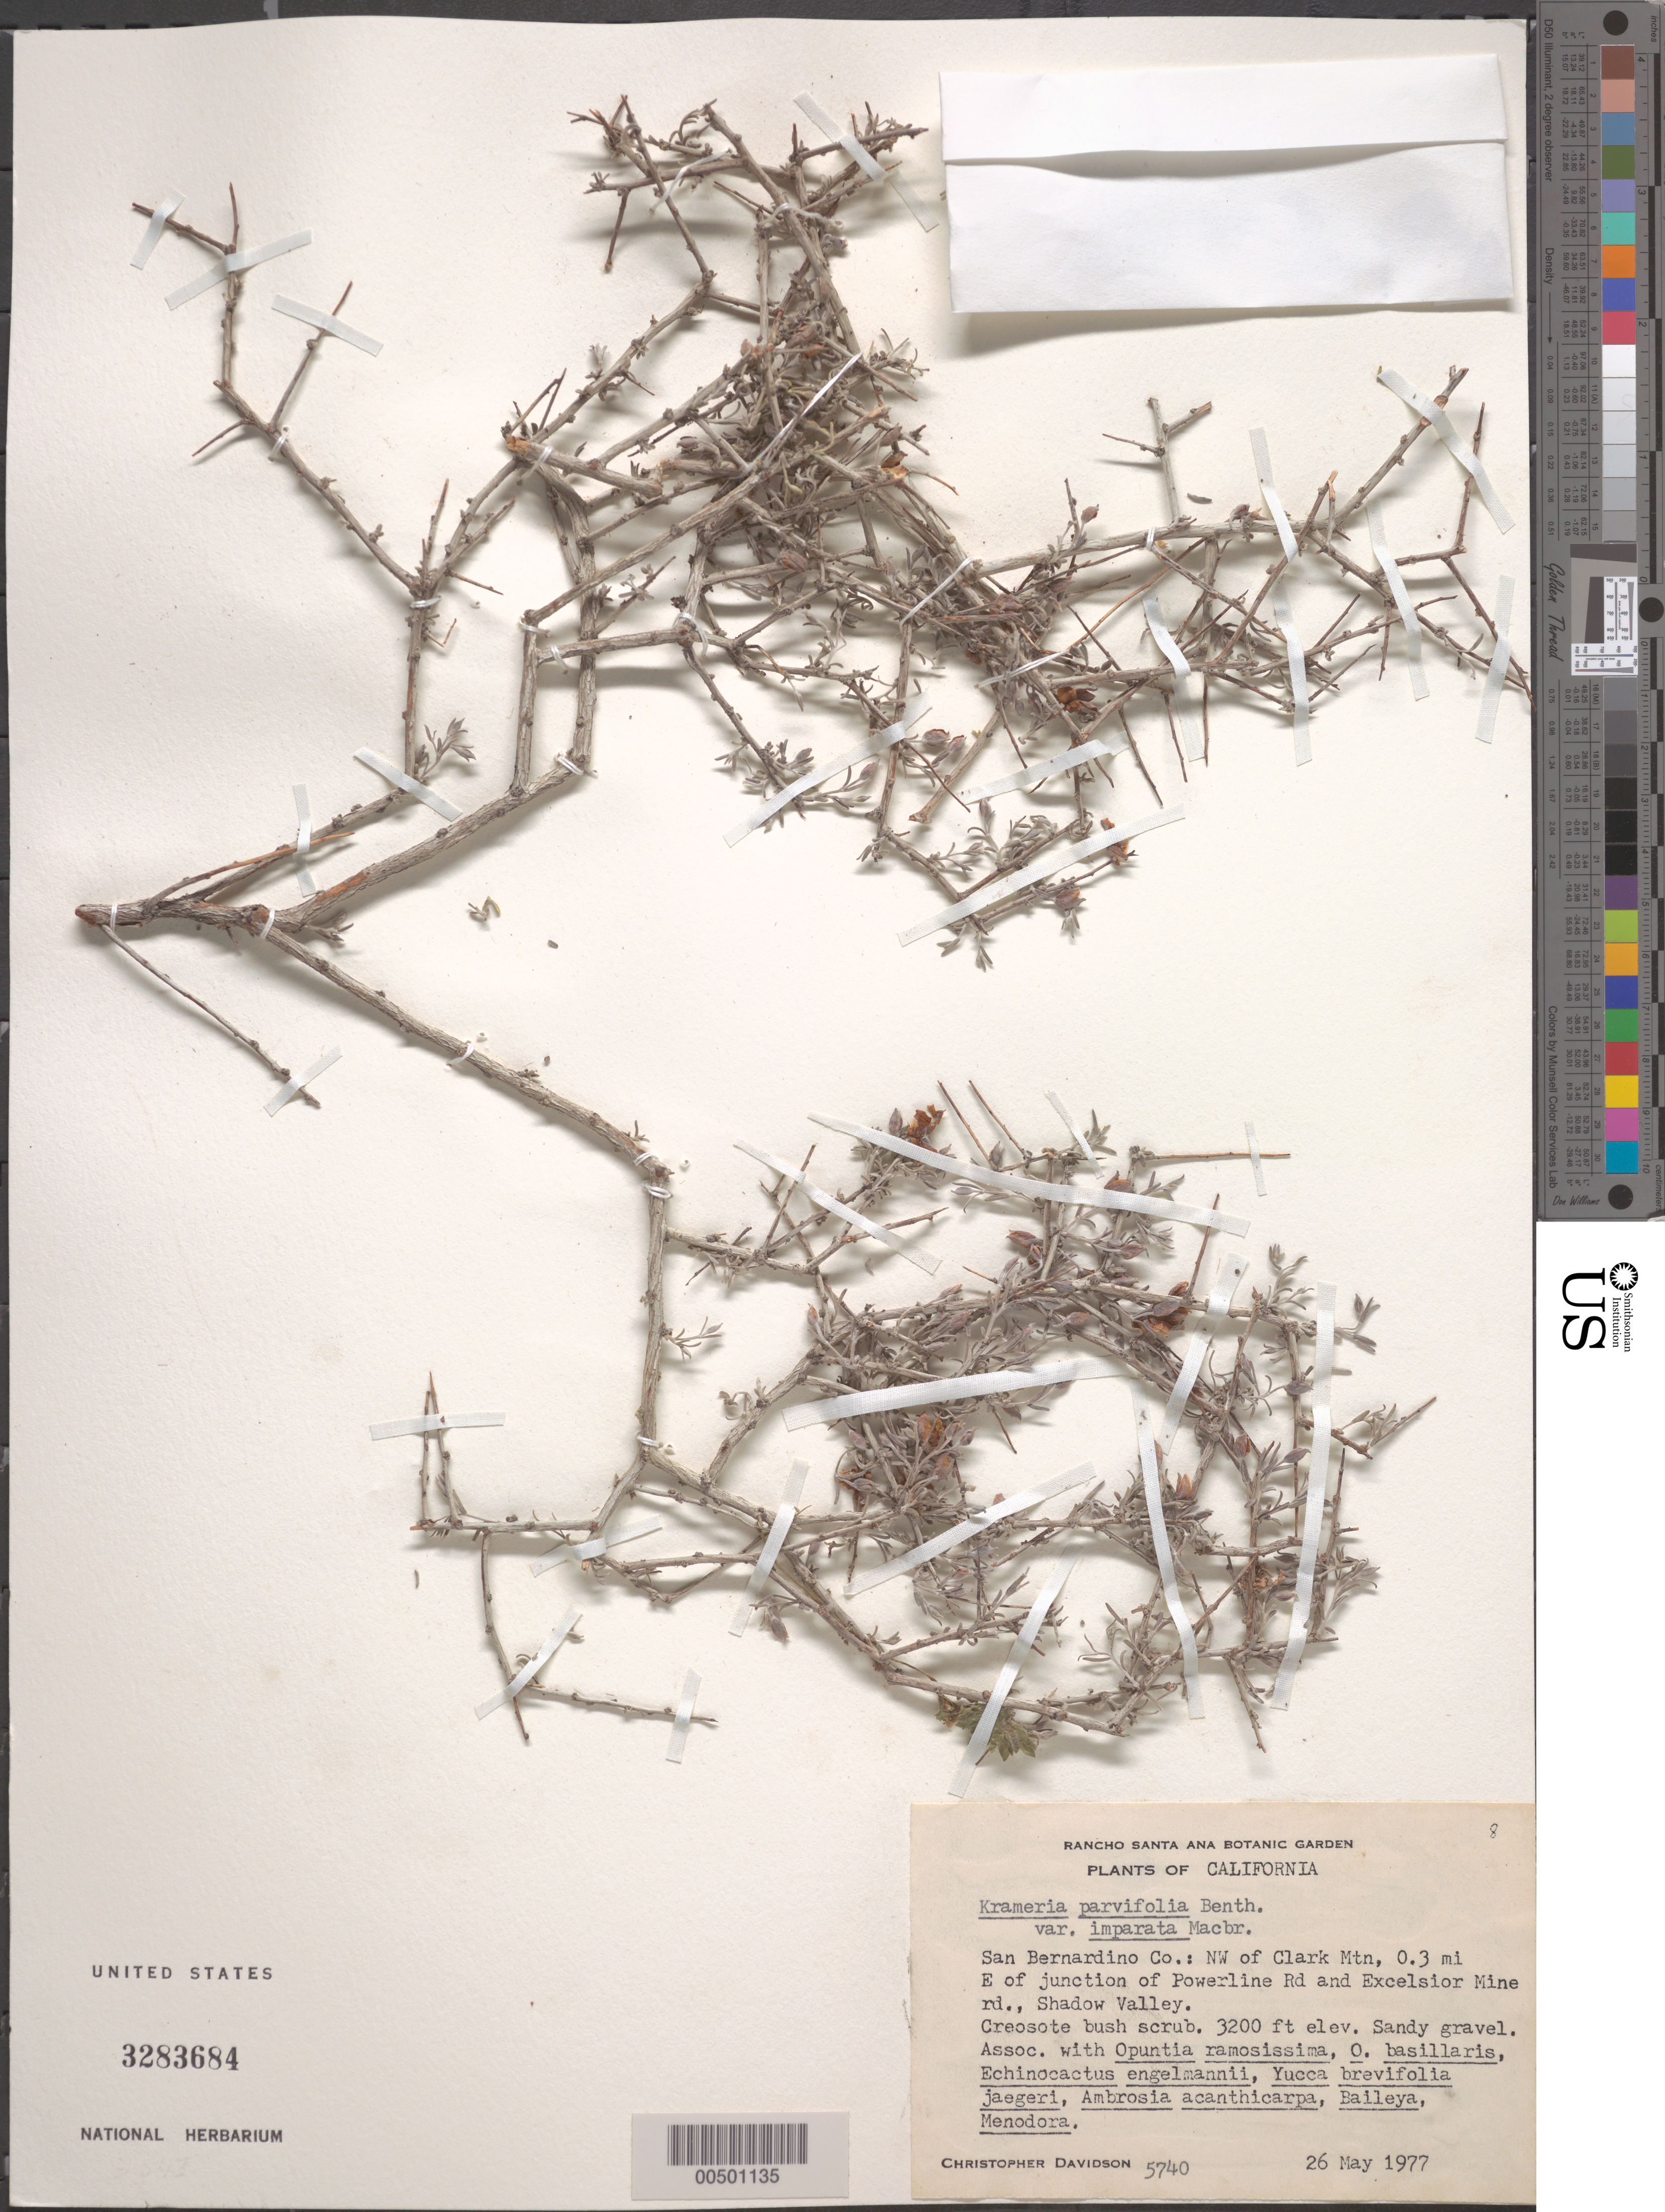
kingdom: Plantae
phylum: Tracheophyta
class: Magnoliopsida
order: Zygophyllales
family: Krameriaceae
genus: Krameria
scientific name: Krameria erecta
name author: Willd. ex Schult.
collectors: C. Davidson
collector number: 5740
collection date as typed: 26 May 1977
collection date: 1977-05-26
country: United States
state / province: California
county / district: San Bernardino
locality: Nw of clark mtn., 0.3 mi. e of junct. of powerline rd and excelsior mine rd., shadow valley.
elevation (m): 975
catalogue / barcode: US 3283684